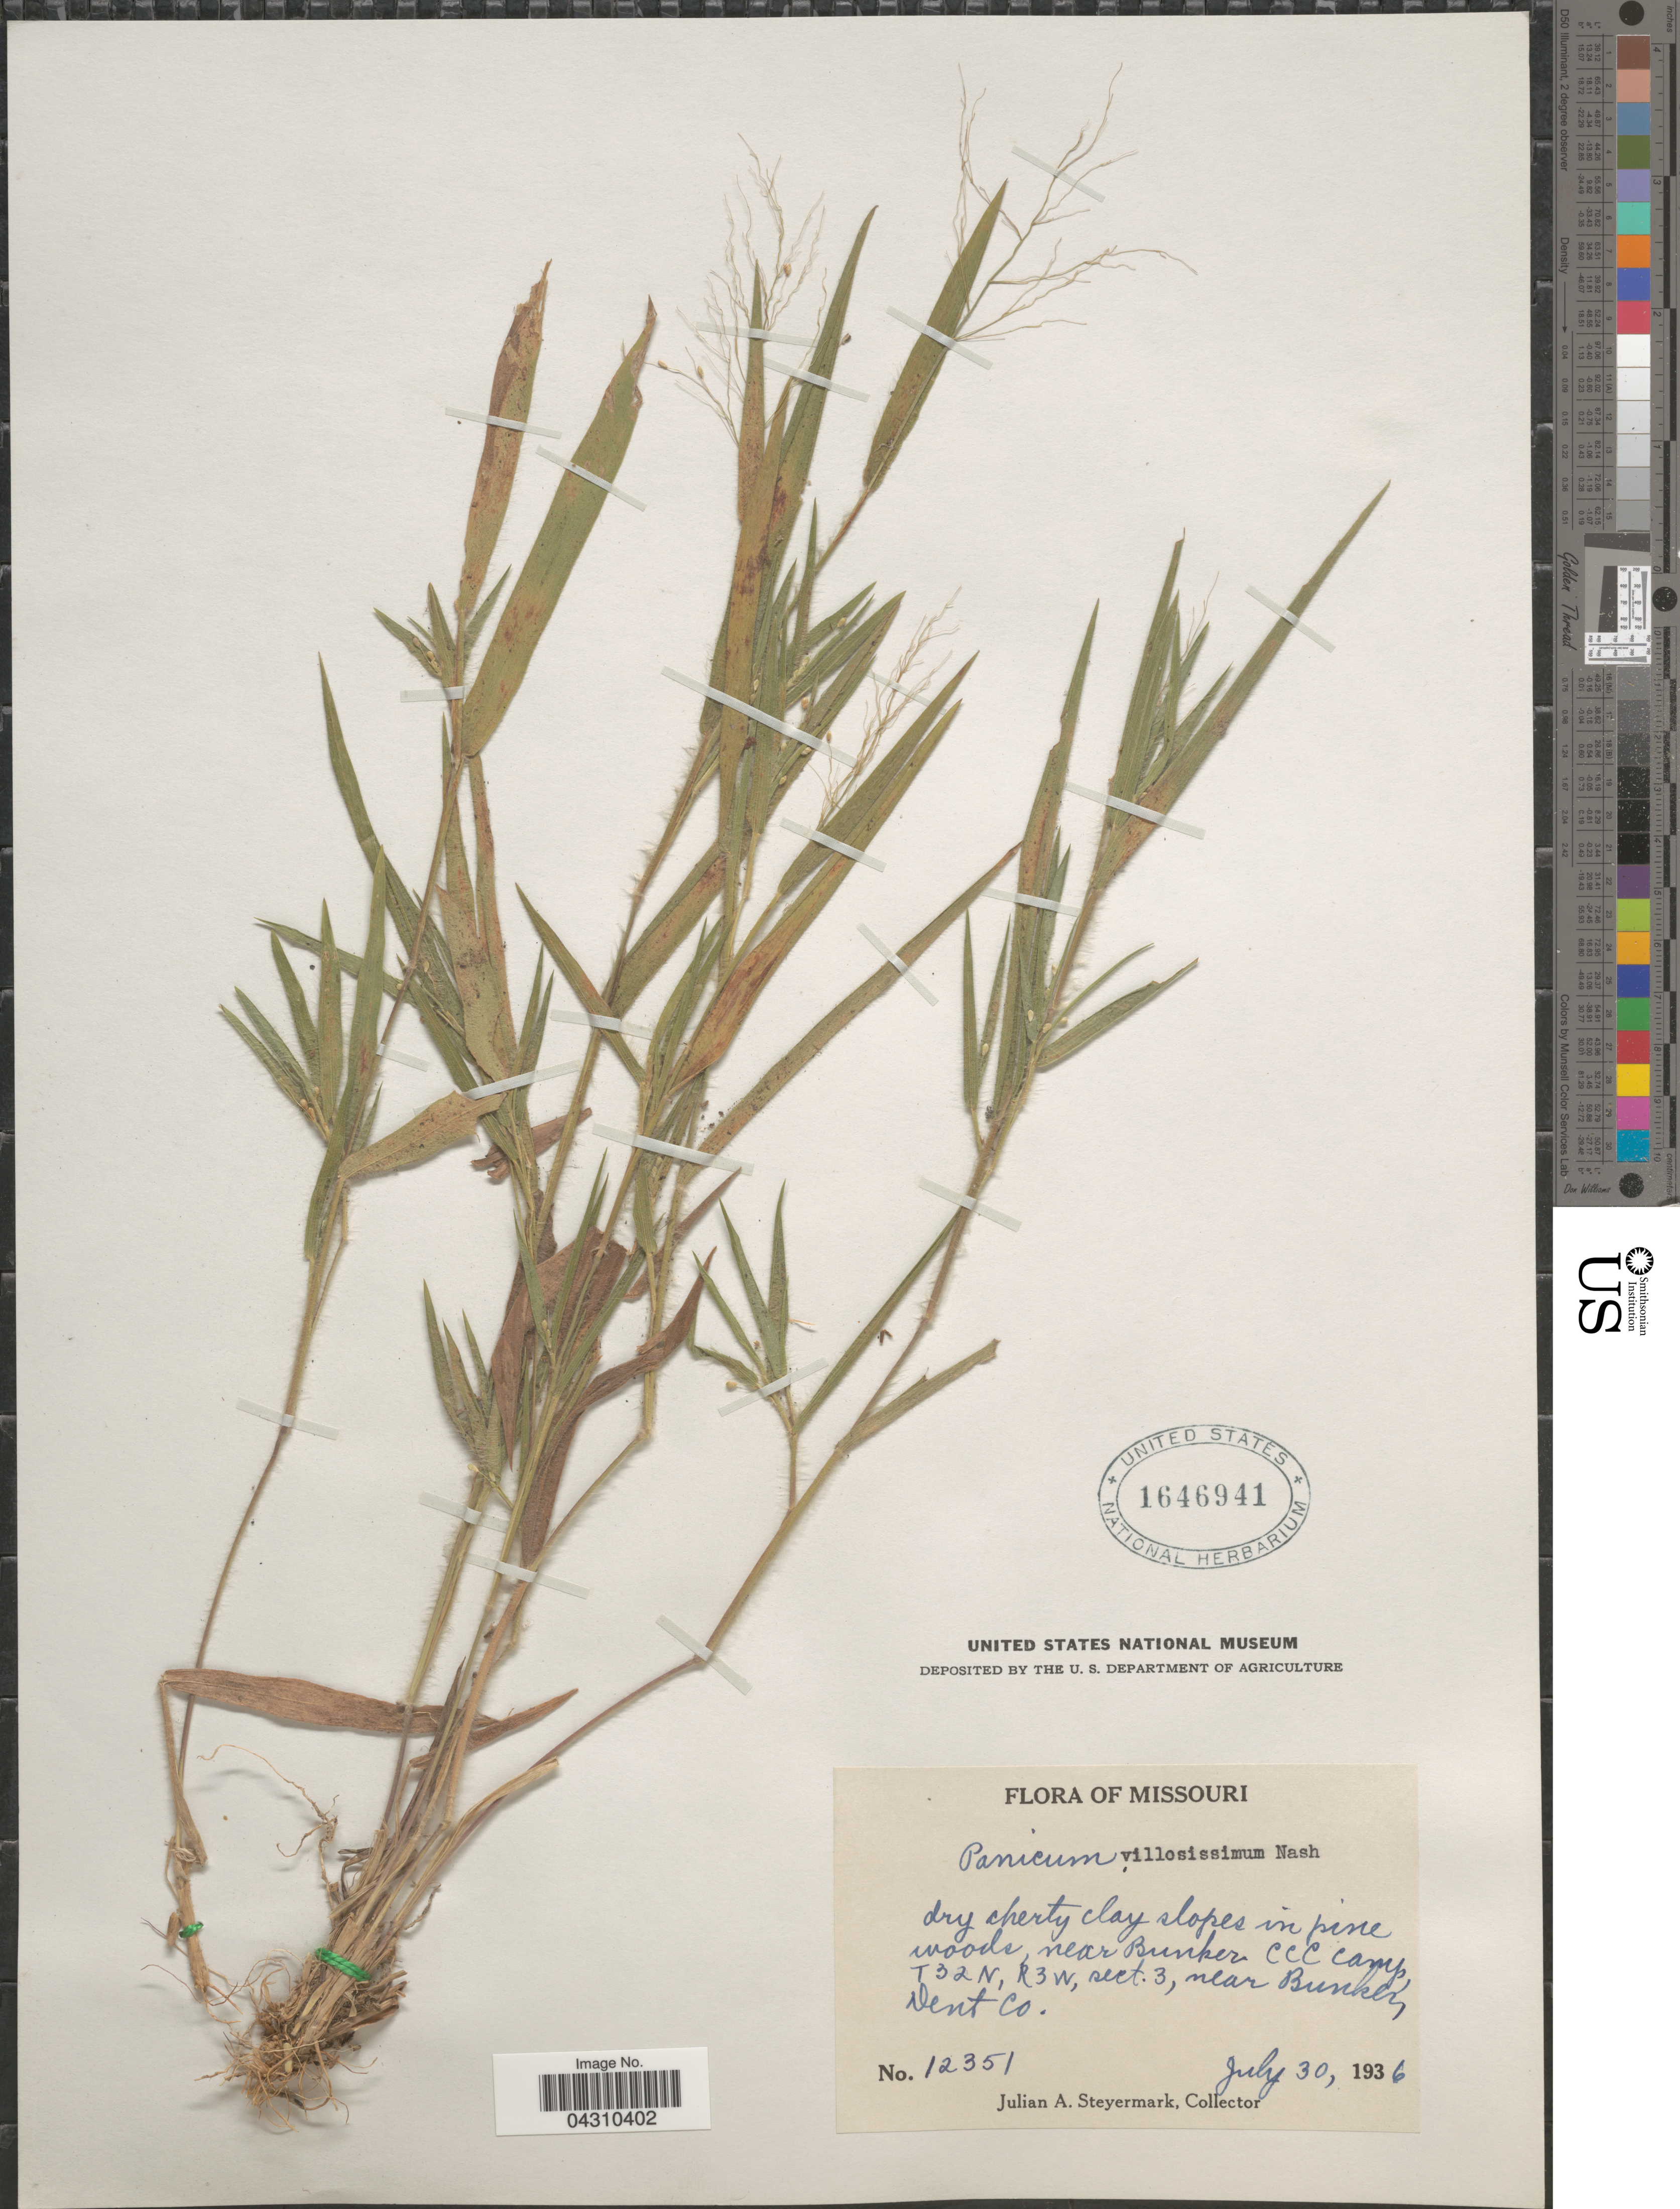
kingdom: Plantae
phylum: Tracheophyta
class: Liliopsida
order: Poales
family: Poaceae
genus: Dichanthelium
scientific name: Dichanthelium acuminatum var. acuminatum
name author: (Sw.) Gould & C.A. Clark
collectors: J. Steyermark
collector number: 12351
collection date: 1936-07-30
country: United States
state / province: Missouri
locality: Dry cherty clay slopes in pine woods near Bunker CCC Camp, T32N, R3W, sect. 3, near Bunker, Dent Co.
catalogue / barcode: US 1646941